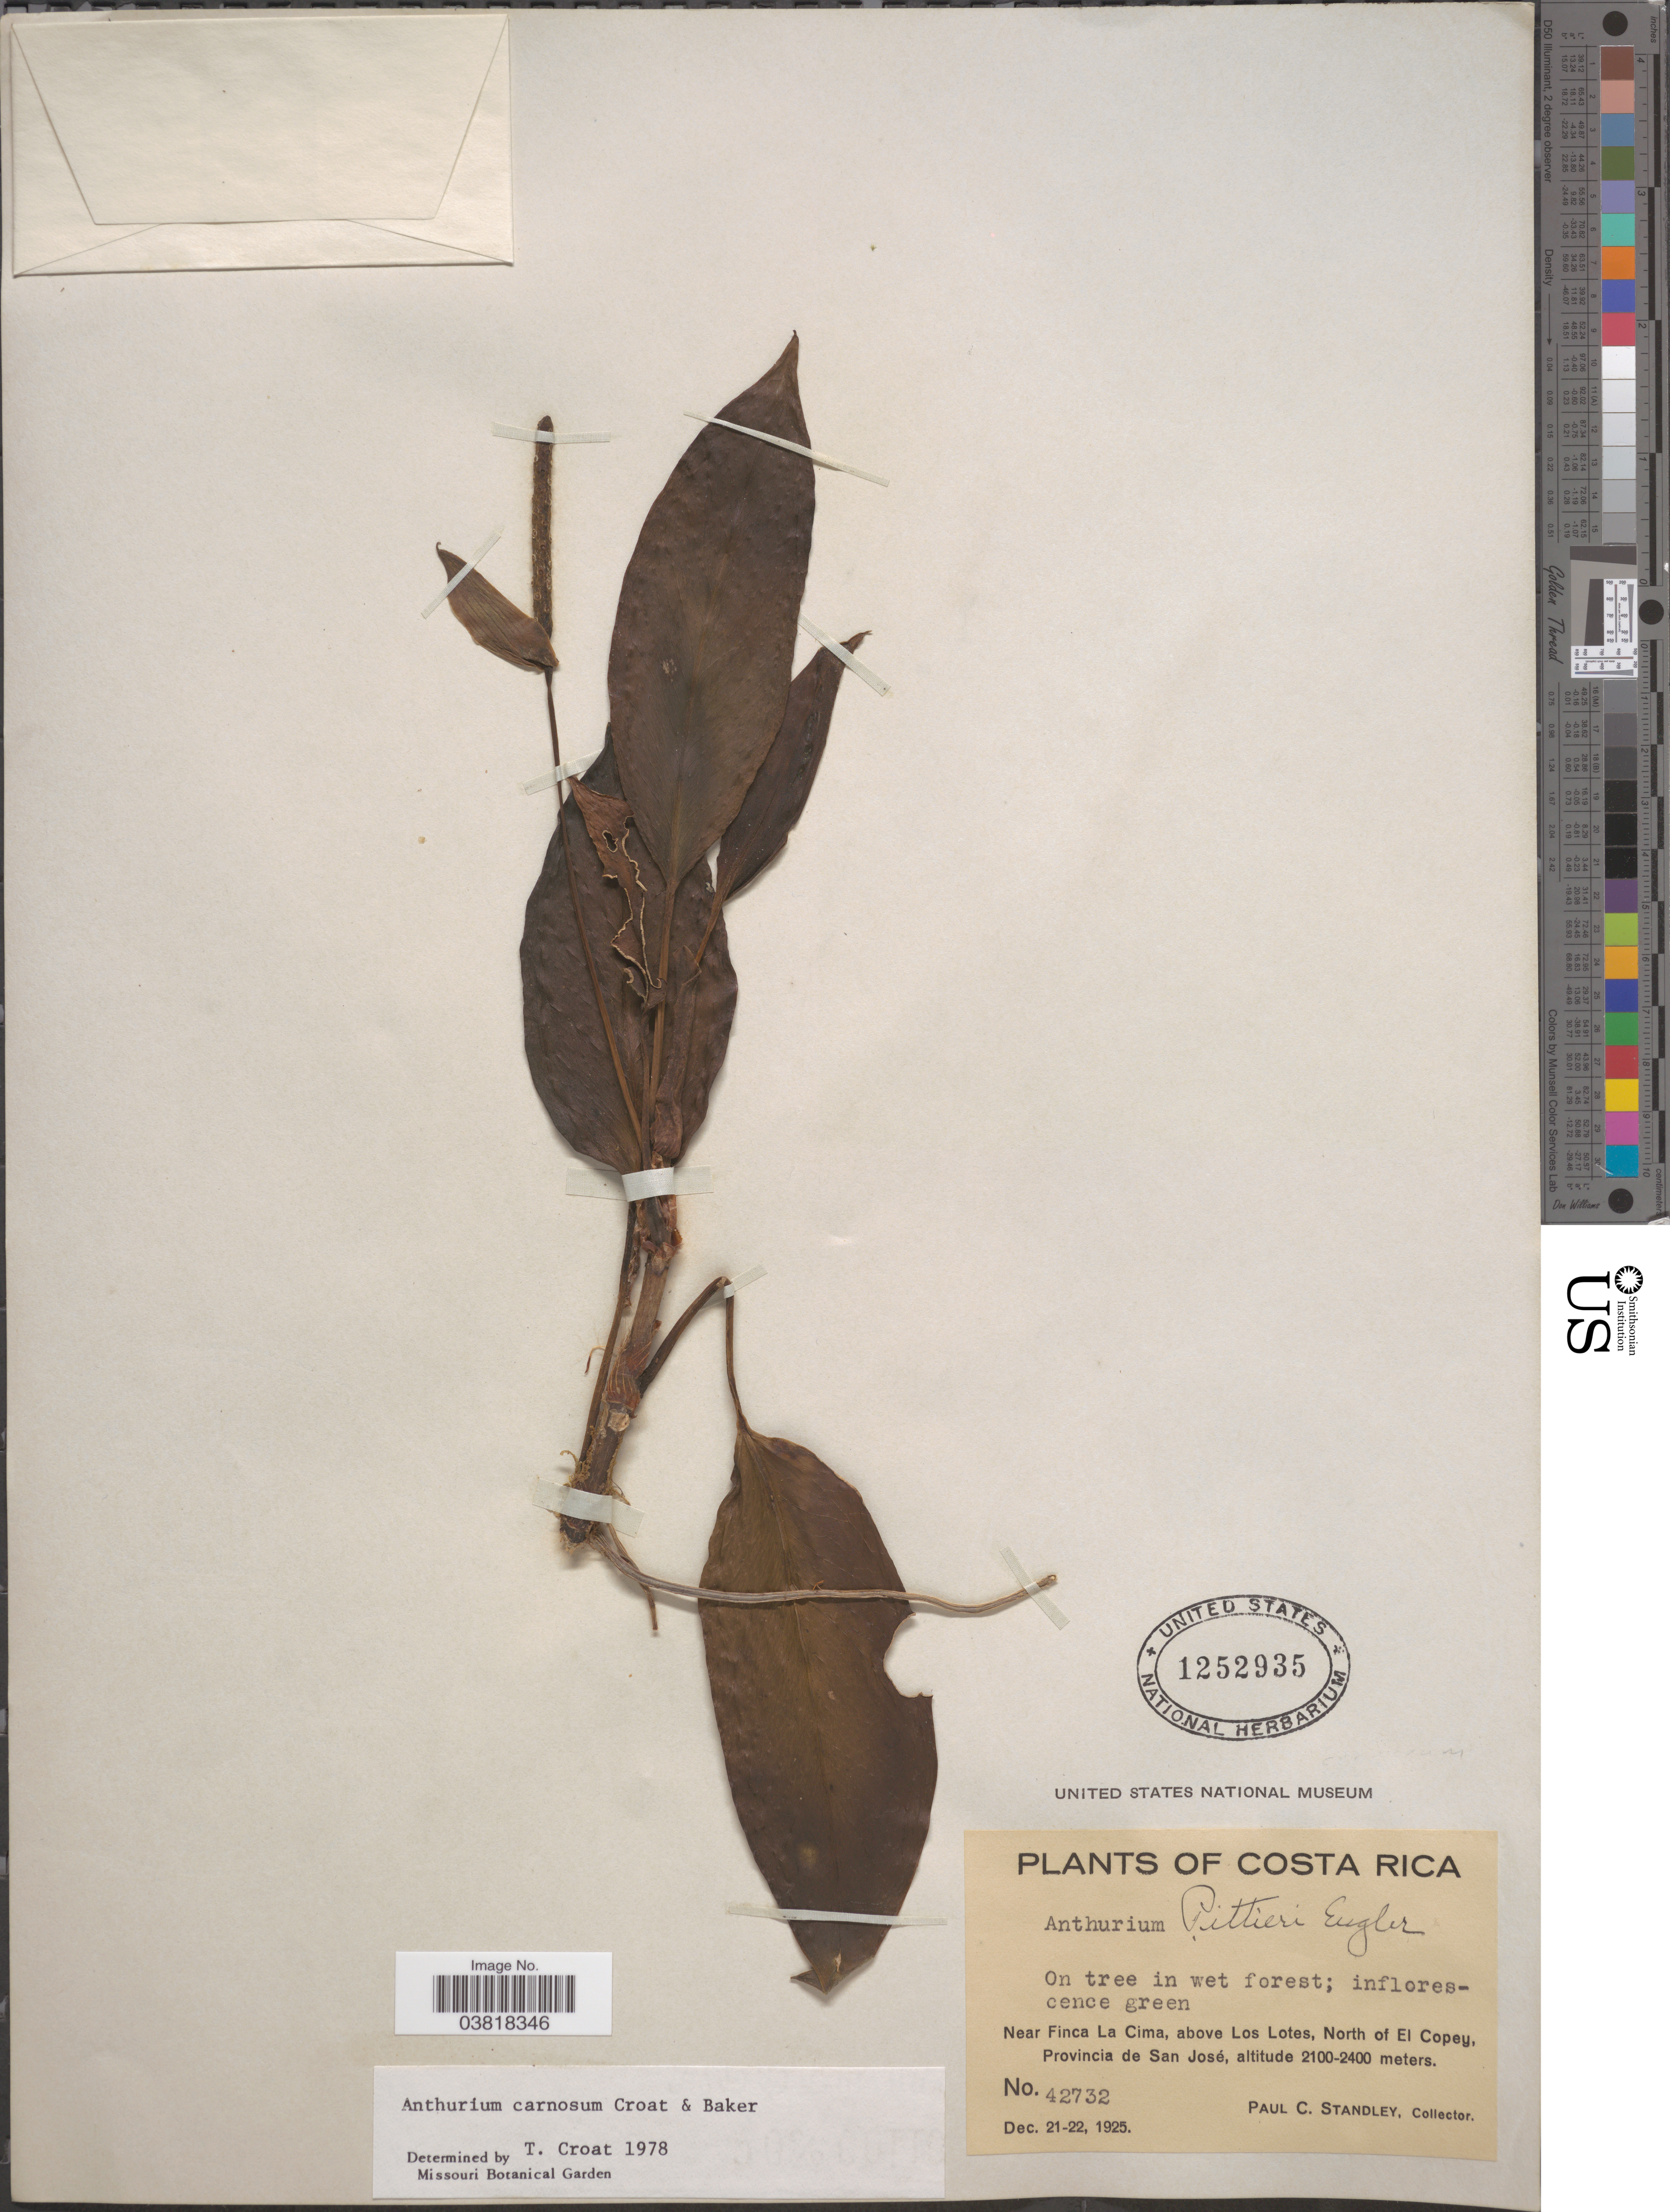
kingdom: Plantae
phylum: Tracheophyta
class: Liliopsida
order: Alismatales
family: Araceae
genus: Anthurium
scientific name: Anthurium carnosum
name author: Croat & R.A. Baker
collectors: P. C. Standley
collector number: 42732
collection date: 1925-12-21/1925-12-22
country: Costa Rica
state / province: San José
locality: Near Finca La Cima, above Los Lotes, North of El Copey.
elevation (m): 2100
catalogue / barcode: US 1252935